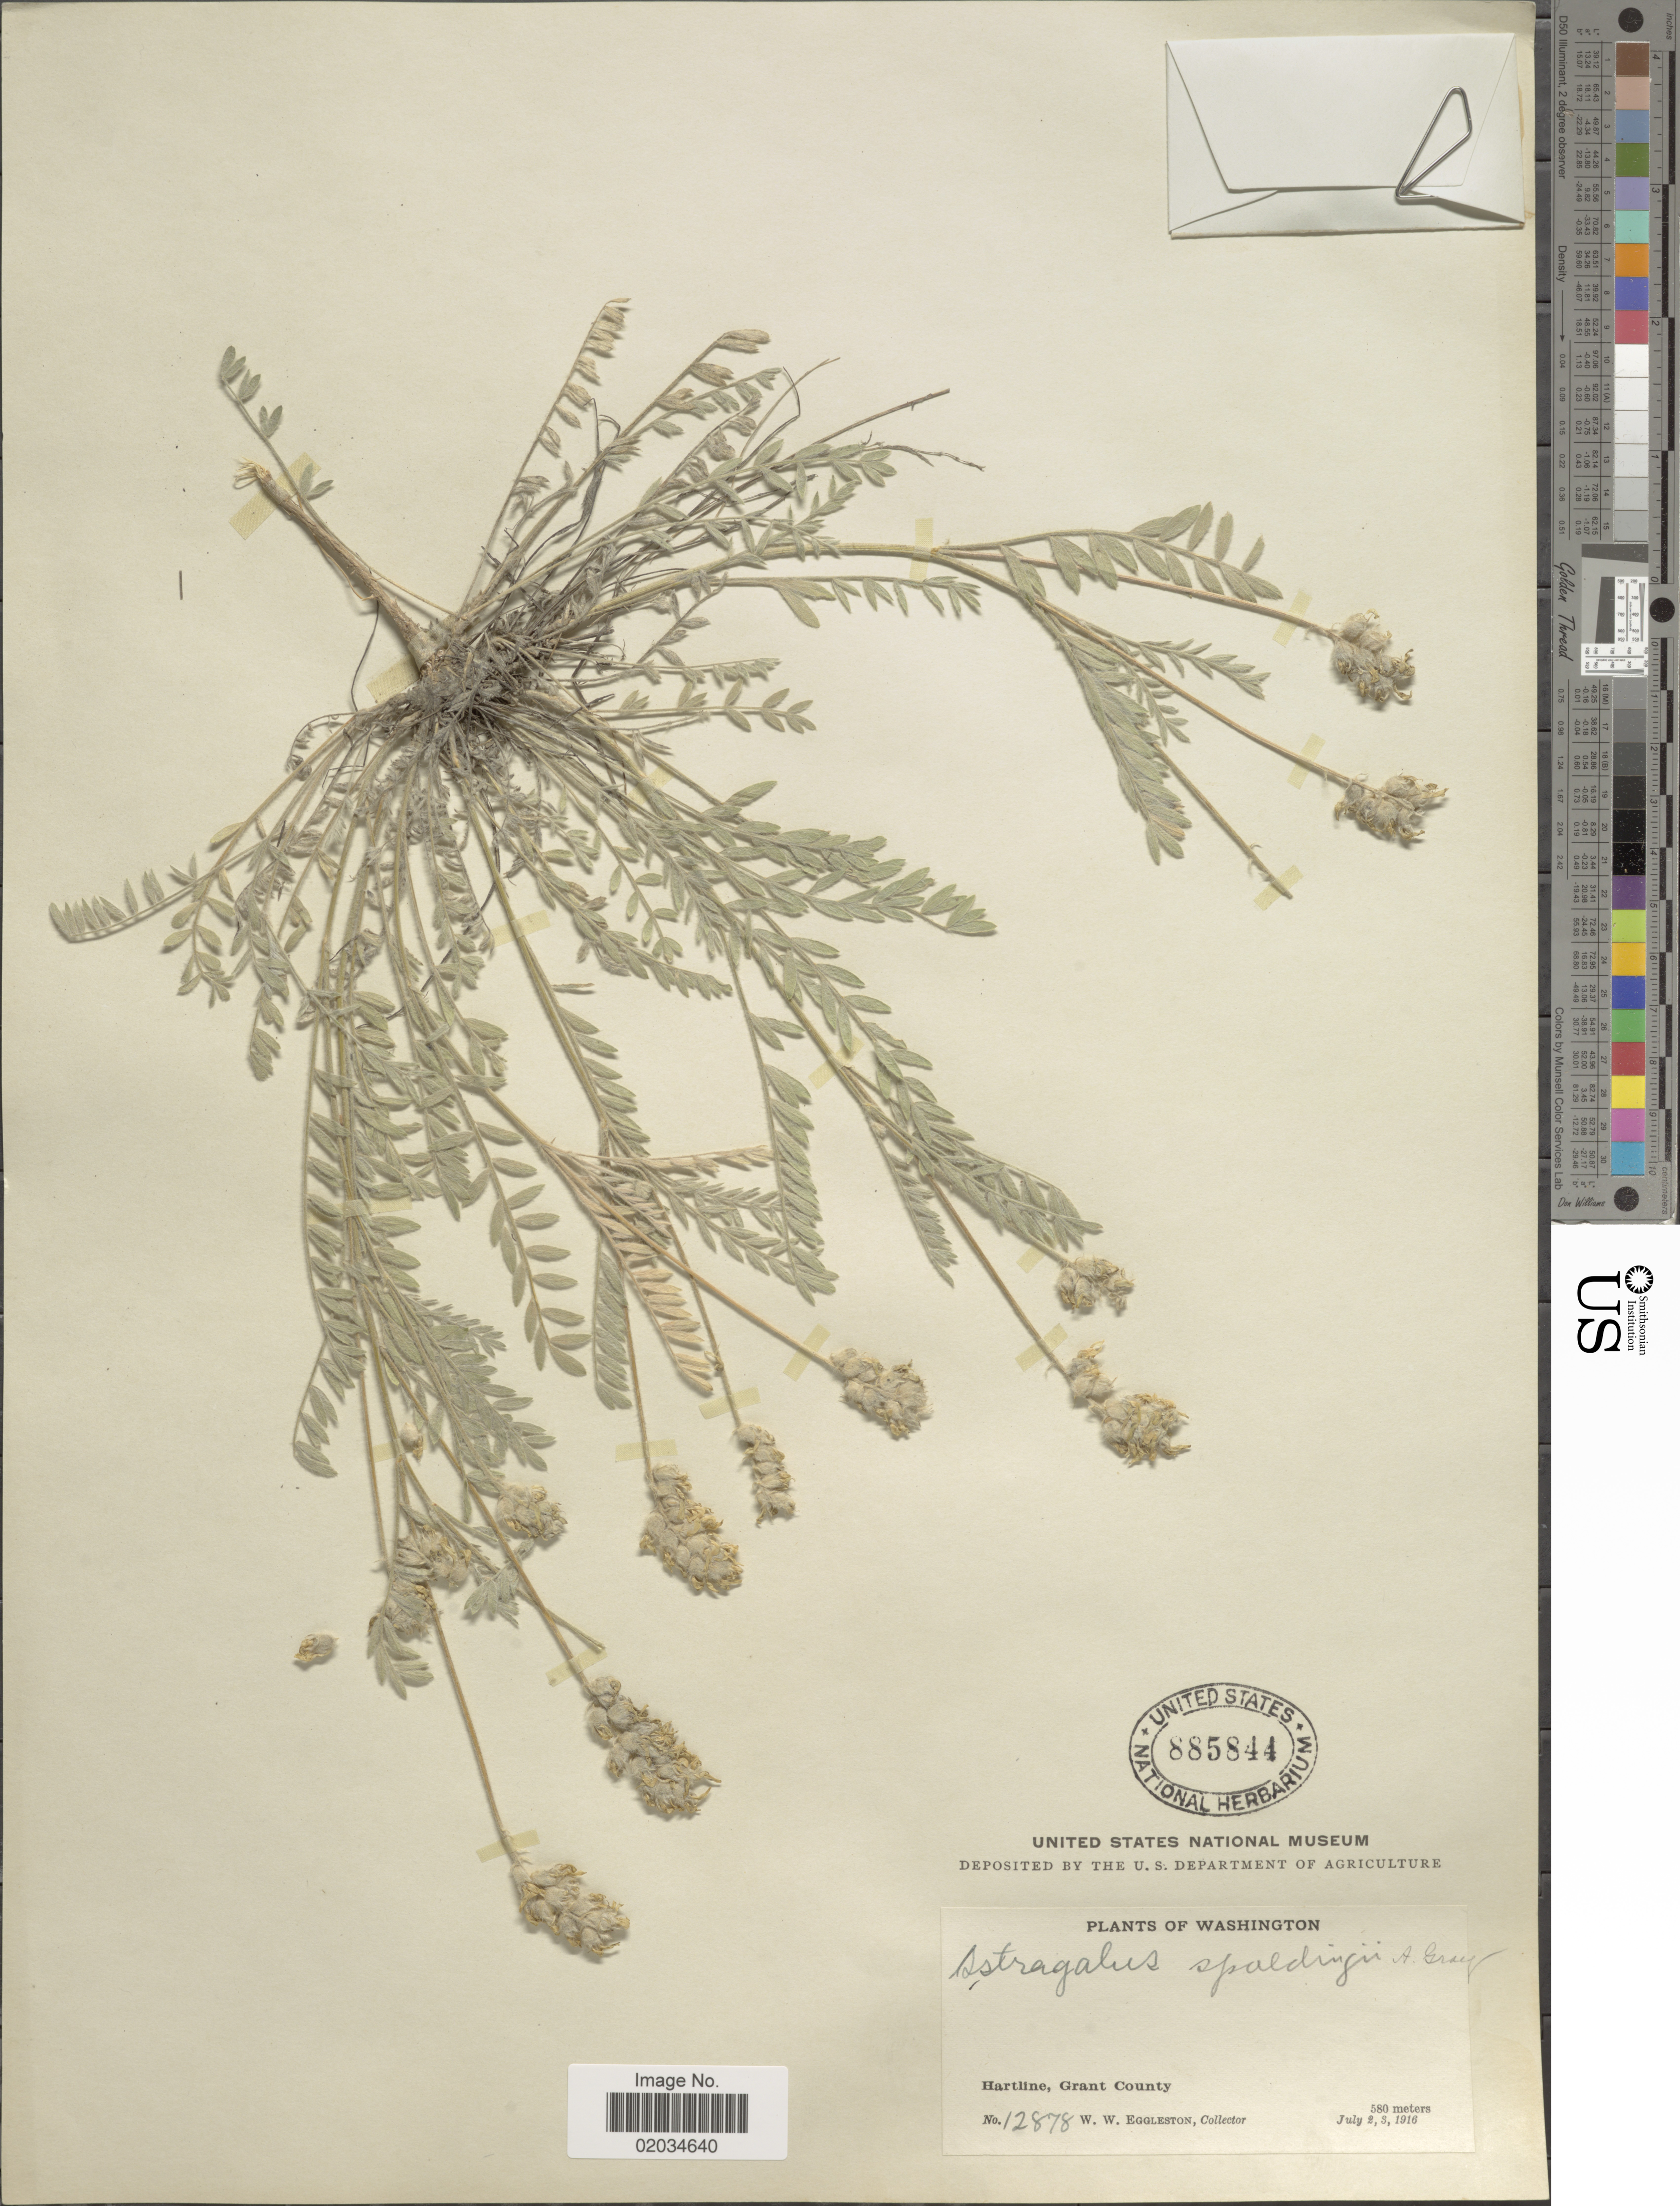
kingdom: Plantae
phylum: Tracheophyta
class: Magnoliopsida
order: Fabales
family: Fabaceae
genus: Astragalus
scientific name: Astragalus spaldingii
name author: A. Gray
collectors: W. W. Eggleston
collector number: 12878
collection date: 1916-07-02/1916-07-03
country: United States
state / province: Washington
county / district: Grant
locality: Hartline, Grant County.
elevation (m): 580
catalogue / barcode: US 885844